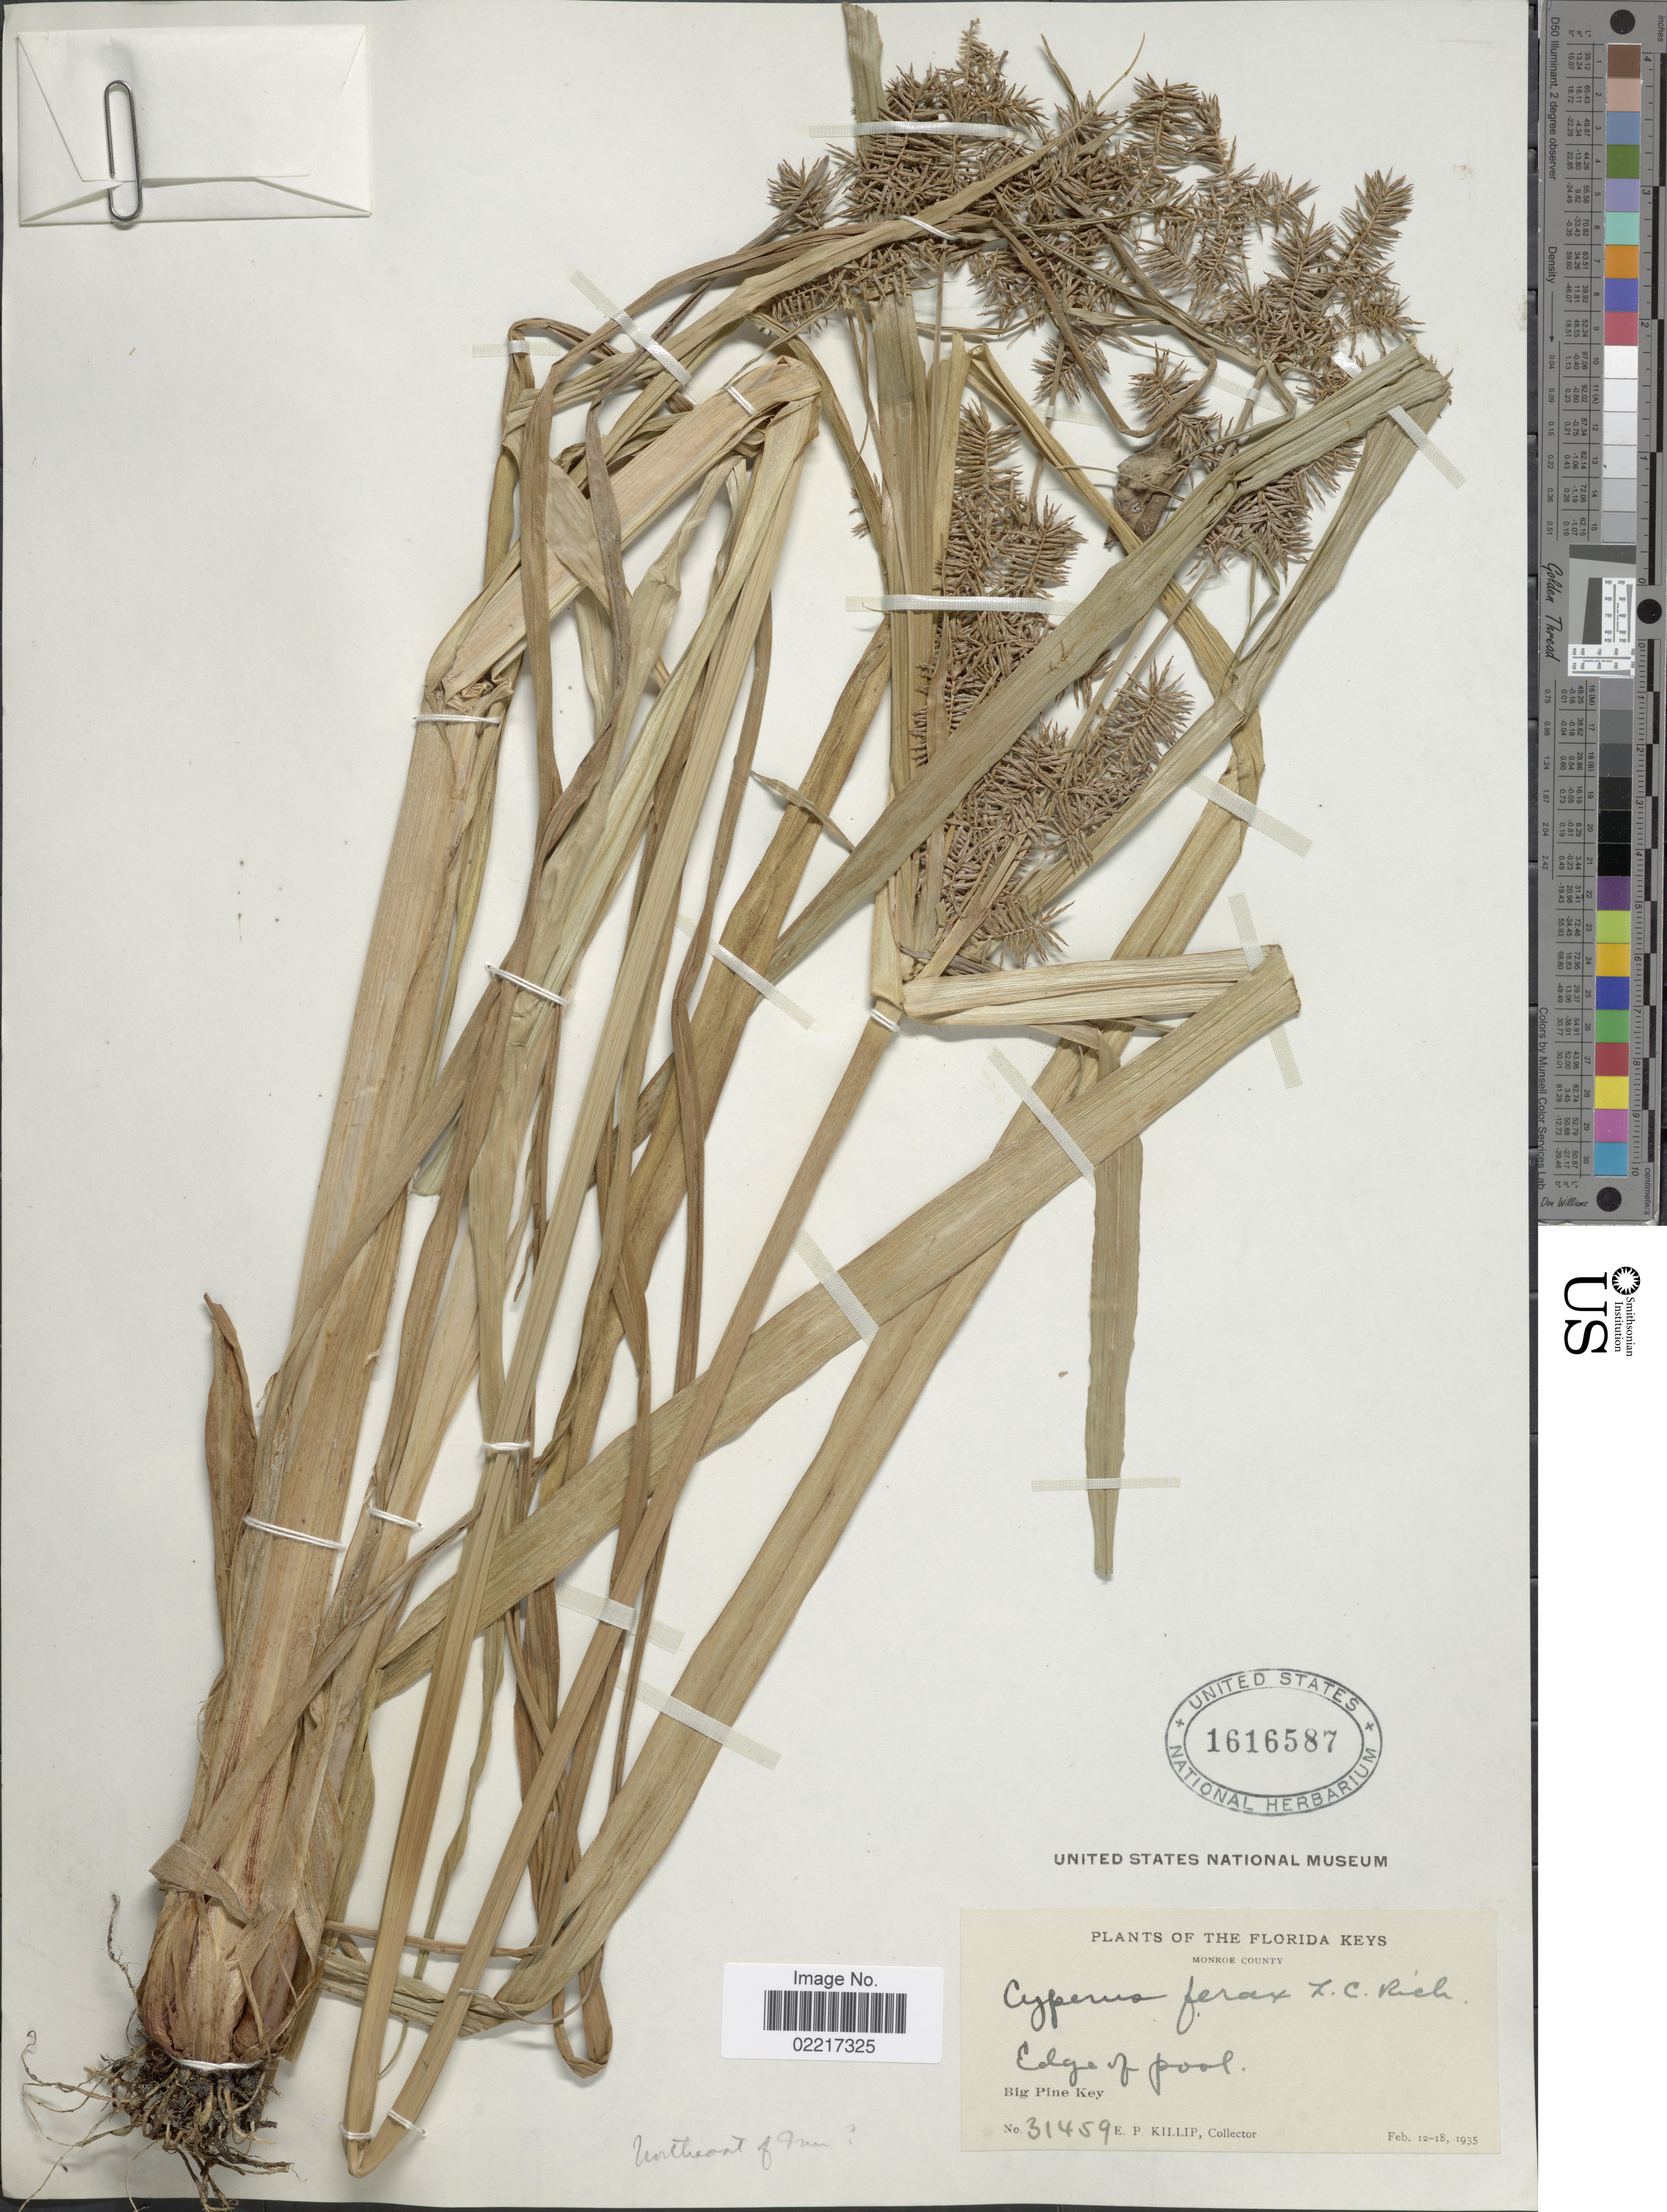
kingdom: Plantae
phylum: Tracheophyta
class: Liliopsida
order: Poales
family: Cyperaceae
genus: Cyperus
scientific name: Cyperus odoratus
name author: L.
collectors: E. P. Killip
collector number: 31459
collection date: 1935-02-12/1935-02-18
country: United States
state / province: Florida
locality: Florida Keys, Monroe County, Big Pine Key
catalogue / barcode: US 1616587